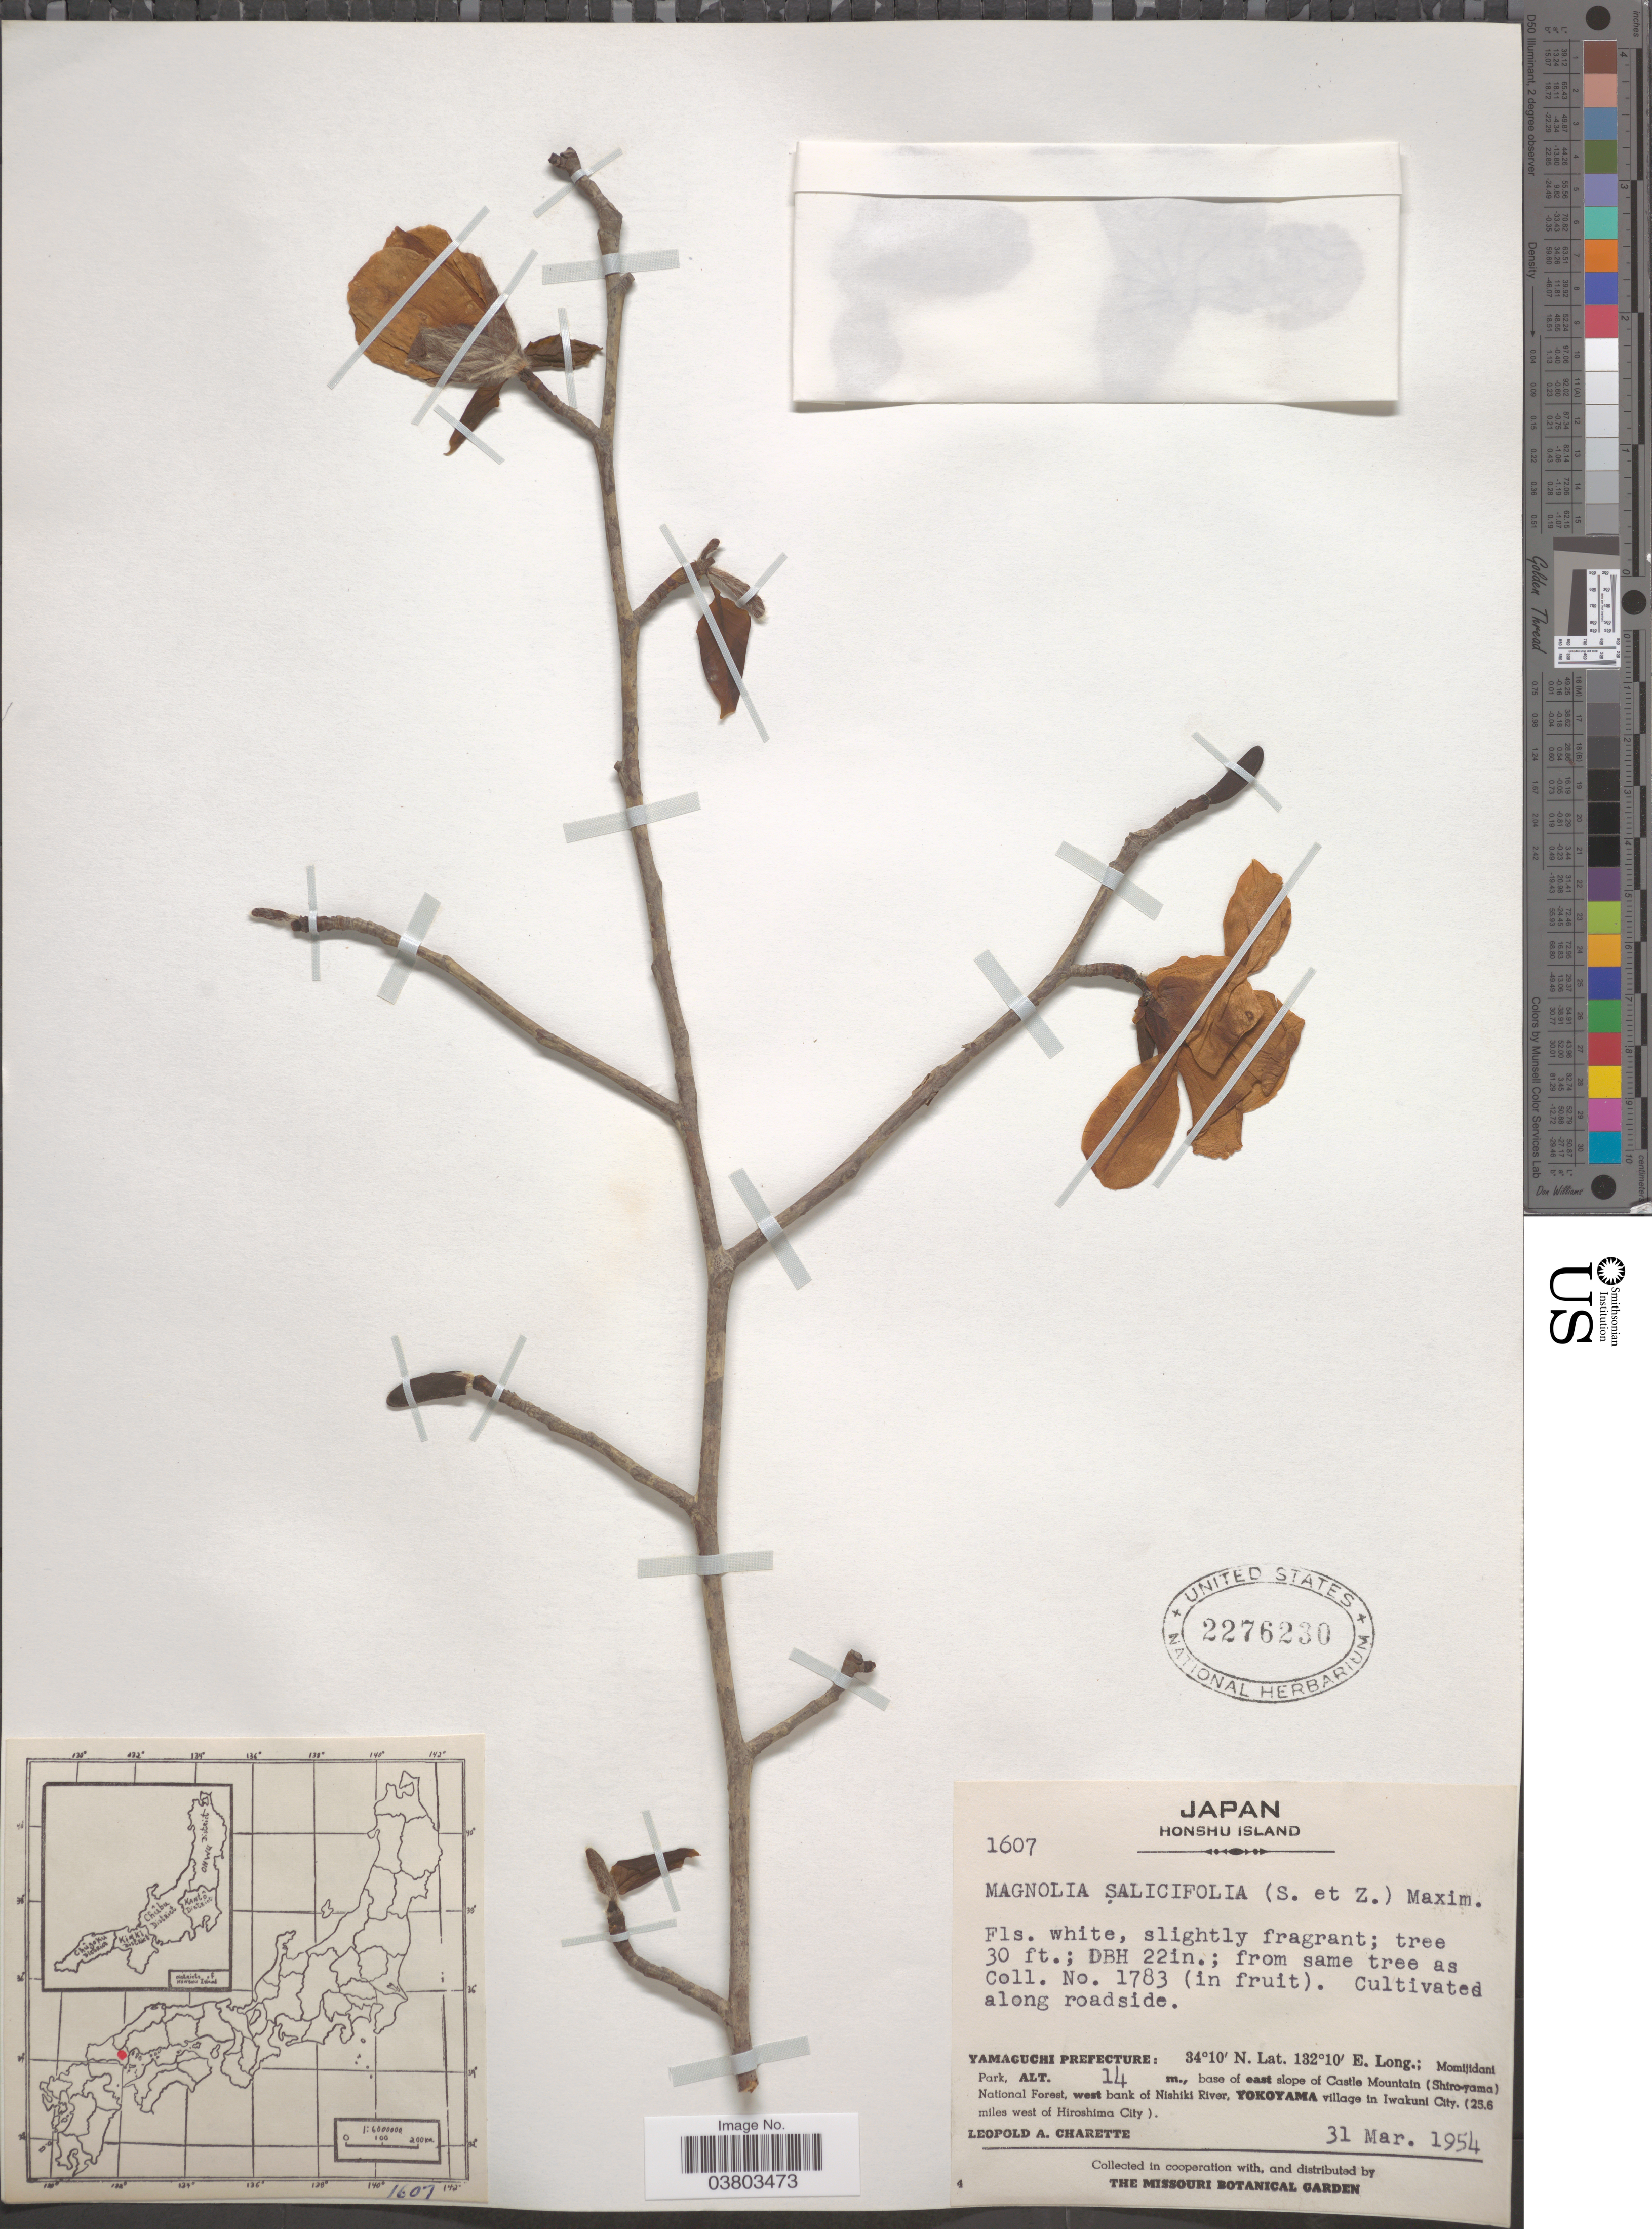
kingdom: Plantae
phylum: Tracheophyta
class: Magnoliopsida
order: Magnoliales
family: Magnoliaceae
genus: Magnolia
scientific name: Magnolia salicifolia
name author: Maxim.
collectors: L. A. Charette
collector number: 1607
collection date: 1954-03-31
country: Japan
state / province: Yamaguti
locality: Honshu Island. Along roadside. Yamaguchi Prefecture: Momijidani Park, base of east slope of Castle Mountain (Shiro-yama) National Forest, west bank of Nishiki River, Yokoyama village in Iwakuni City. (25.6 miles west of Hiroshima City).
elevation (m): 14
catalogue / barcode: US 2276230